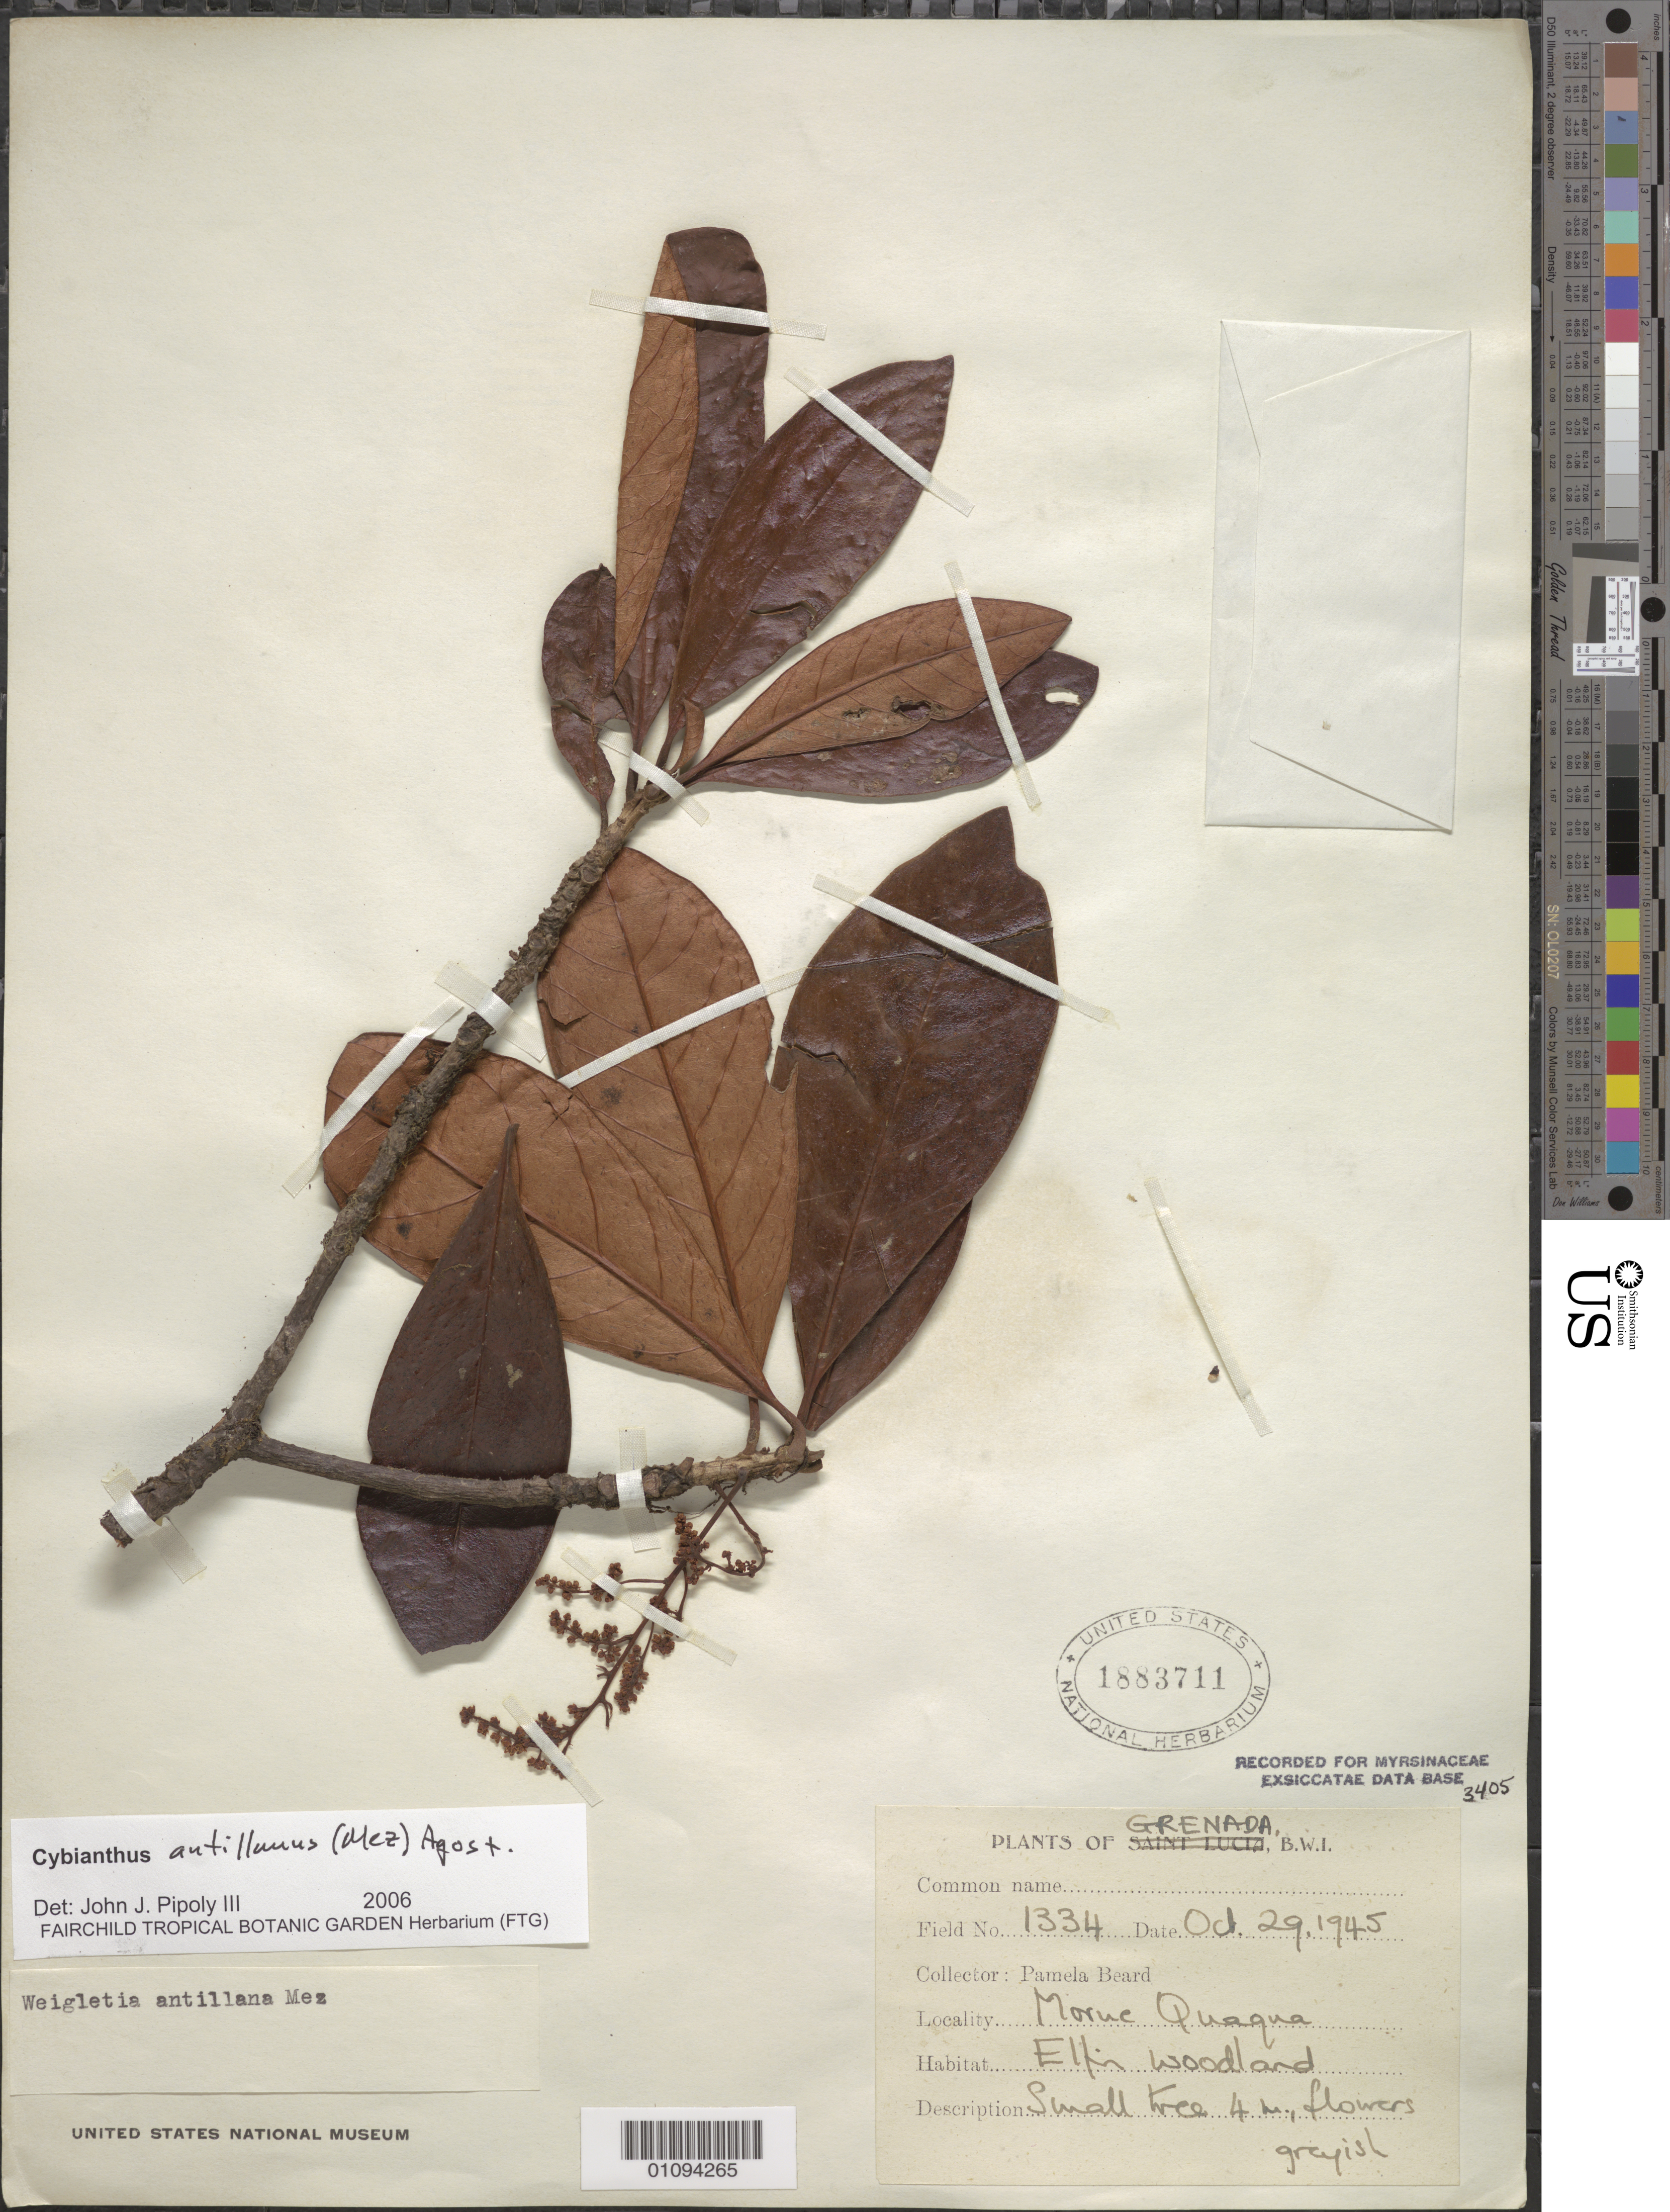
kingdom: Plantae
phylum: Tracheophyta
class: Magnoliopsida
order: Ericales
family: Primulaceae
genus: Cybianthus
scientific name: Cybianthus antillanus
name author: (Mez) G. Agostini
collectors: P. Beard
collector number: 1334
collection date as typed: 29 Oct 1945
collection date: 1945-10-29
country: Grenada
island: Grenada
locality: Marue Quaqua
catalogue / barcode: US 1883711